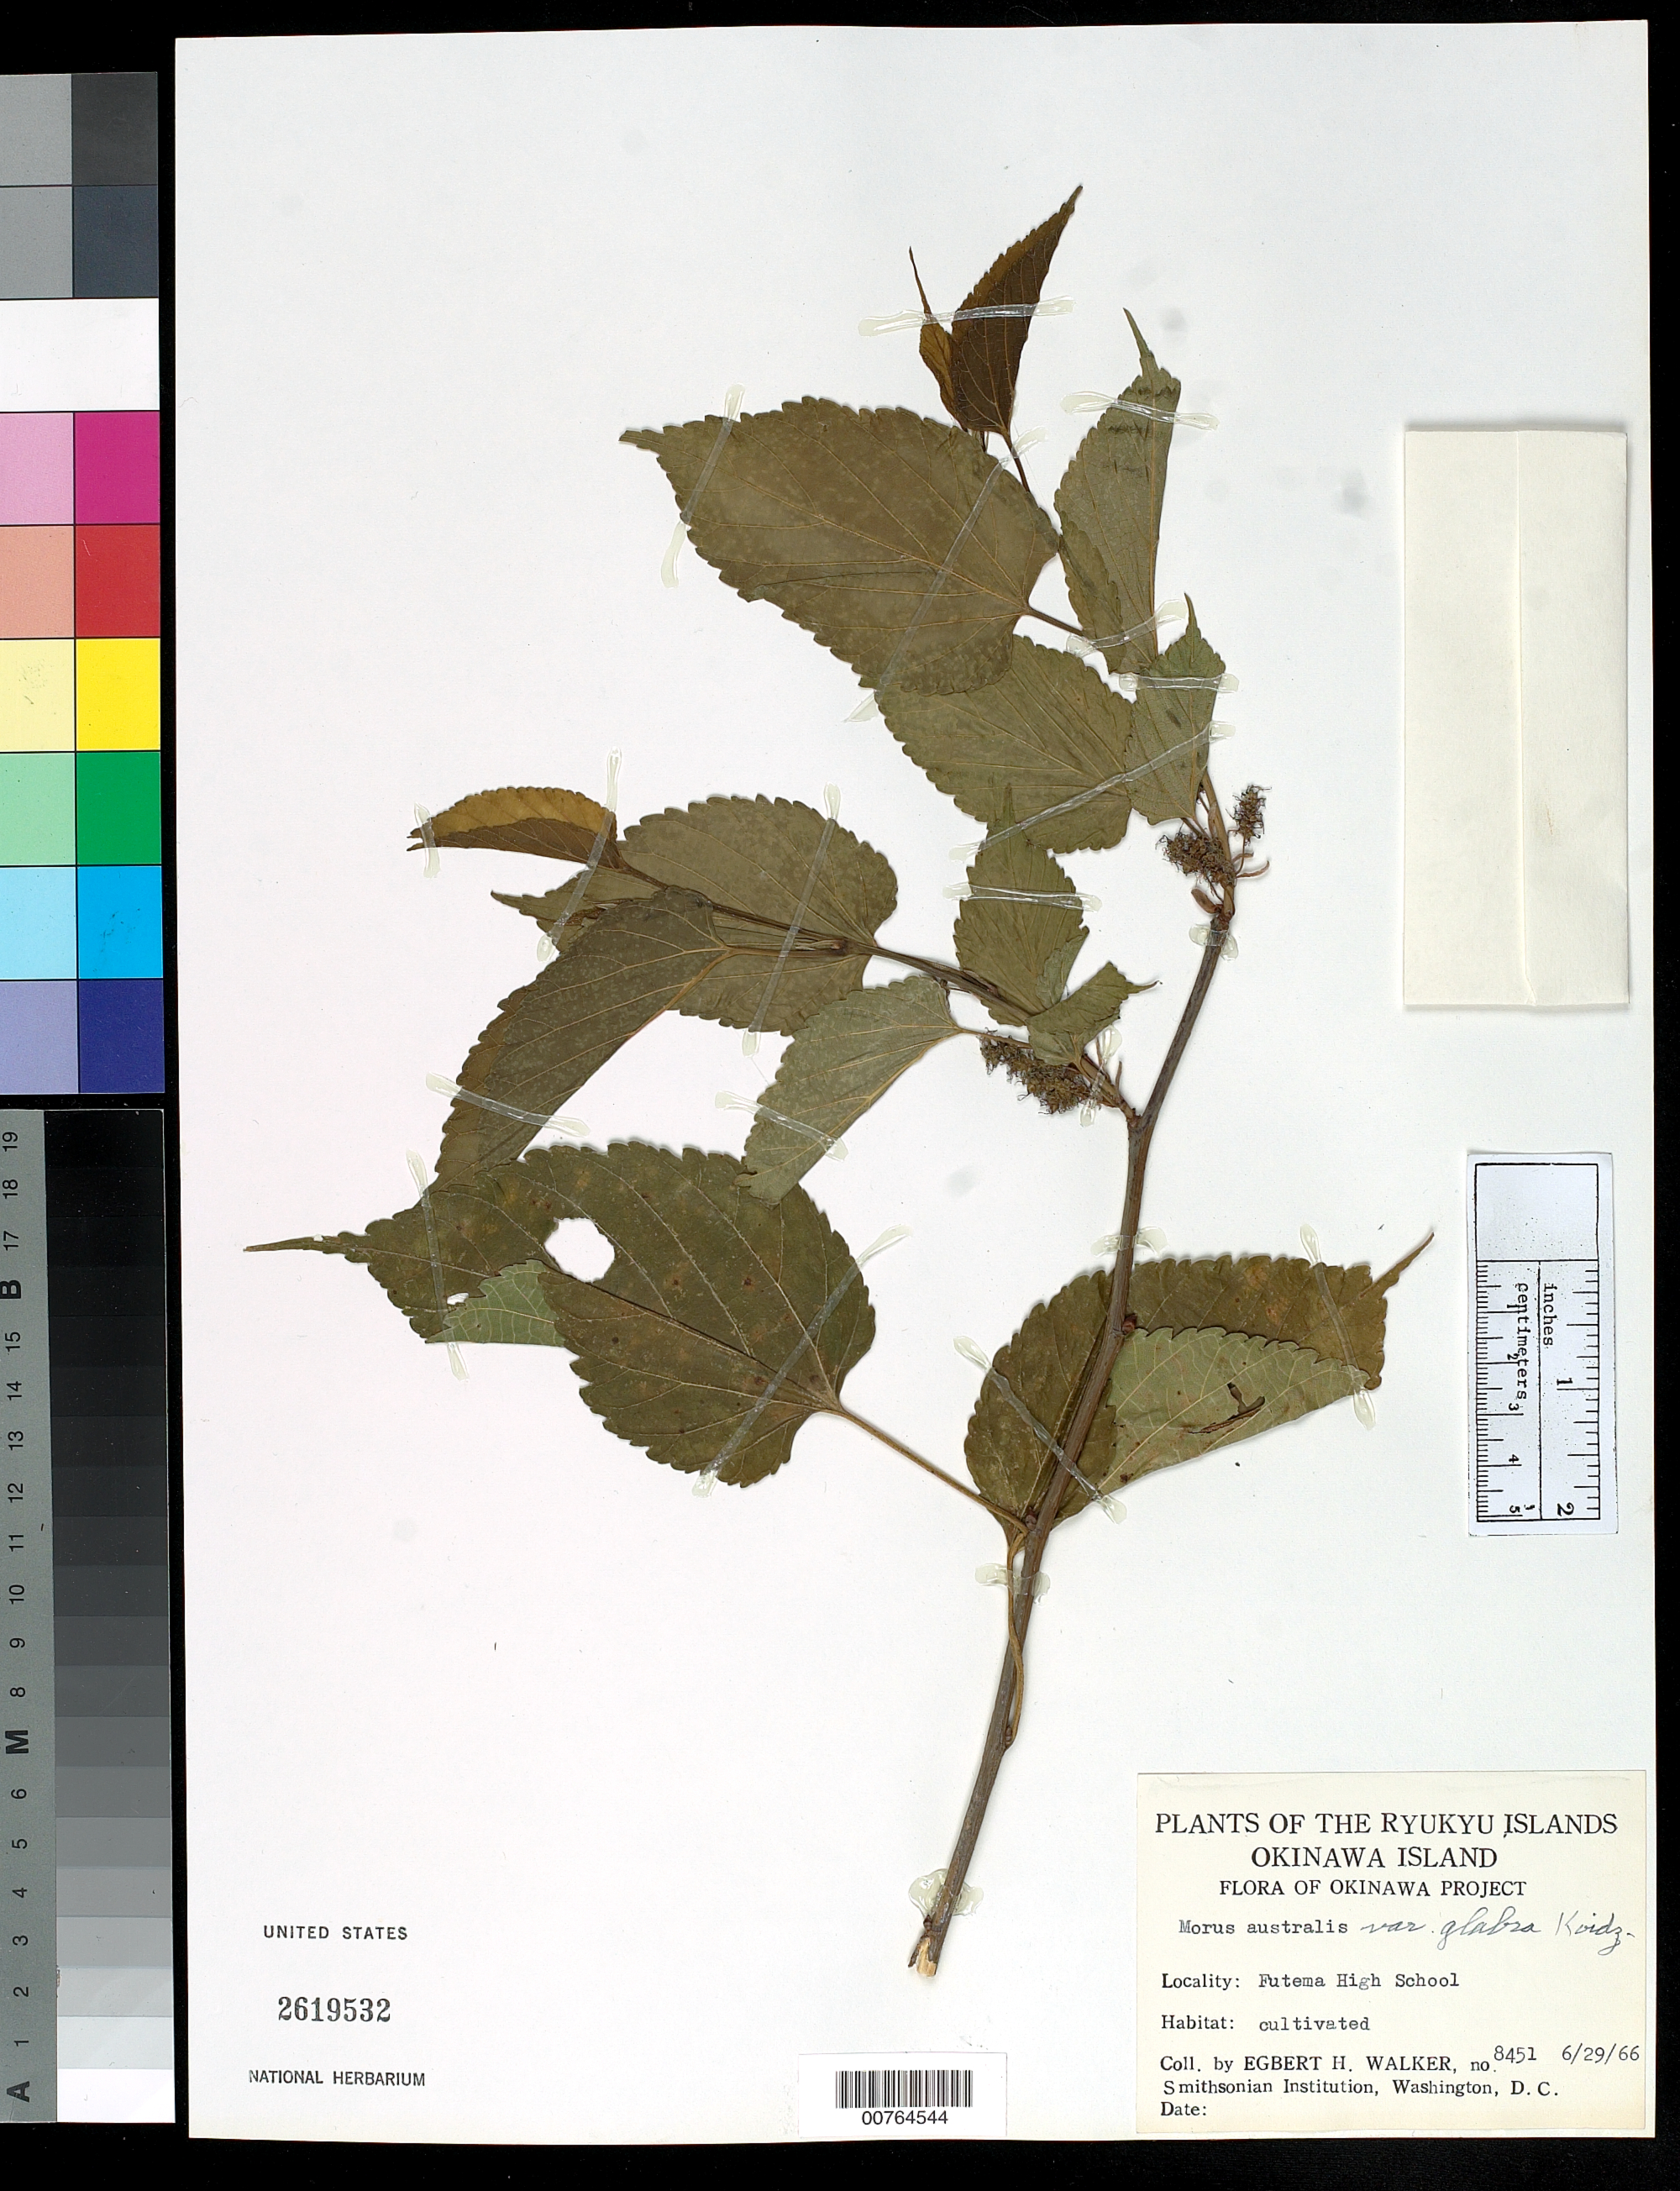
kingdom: Plantae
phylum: Tracheophyta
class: Magnoliopsida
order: Rosales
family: Moraceae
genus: Morus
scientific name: Morus australis var. glabra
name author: Koidz.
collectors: E. H. Walker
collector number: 8451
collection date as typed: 29 Jun 1966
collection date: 1966-06-29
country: Japan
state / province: Okinawa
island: Okinawa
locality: Futema High School.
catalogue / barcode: US 2619532